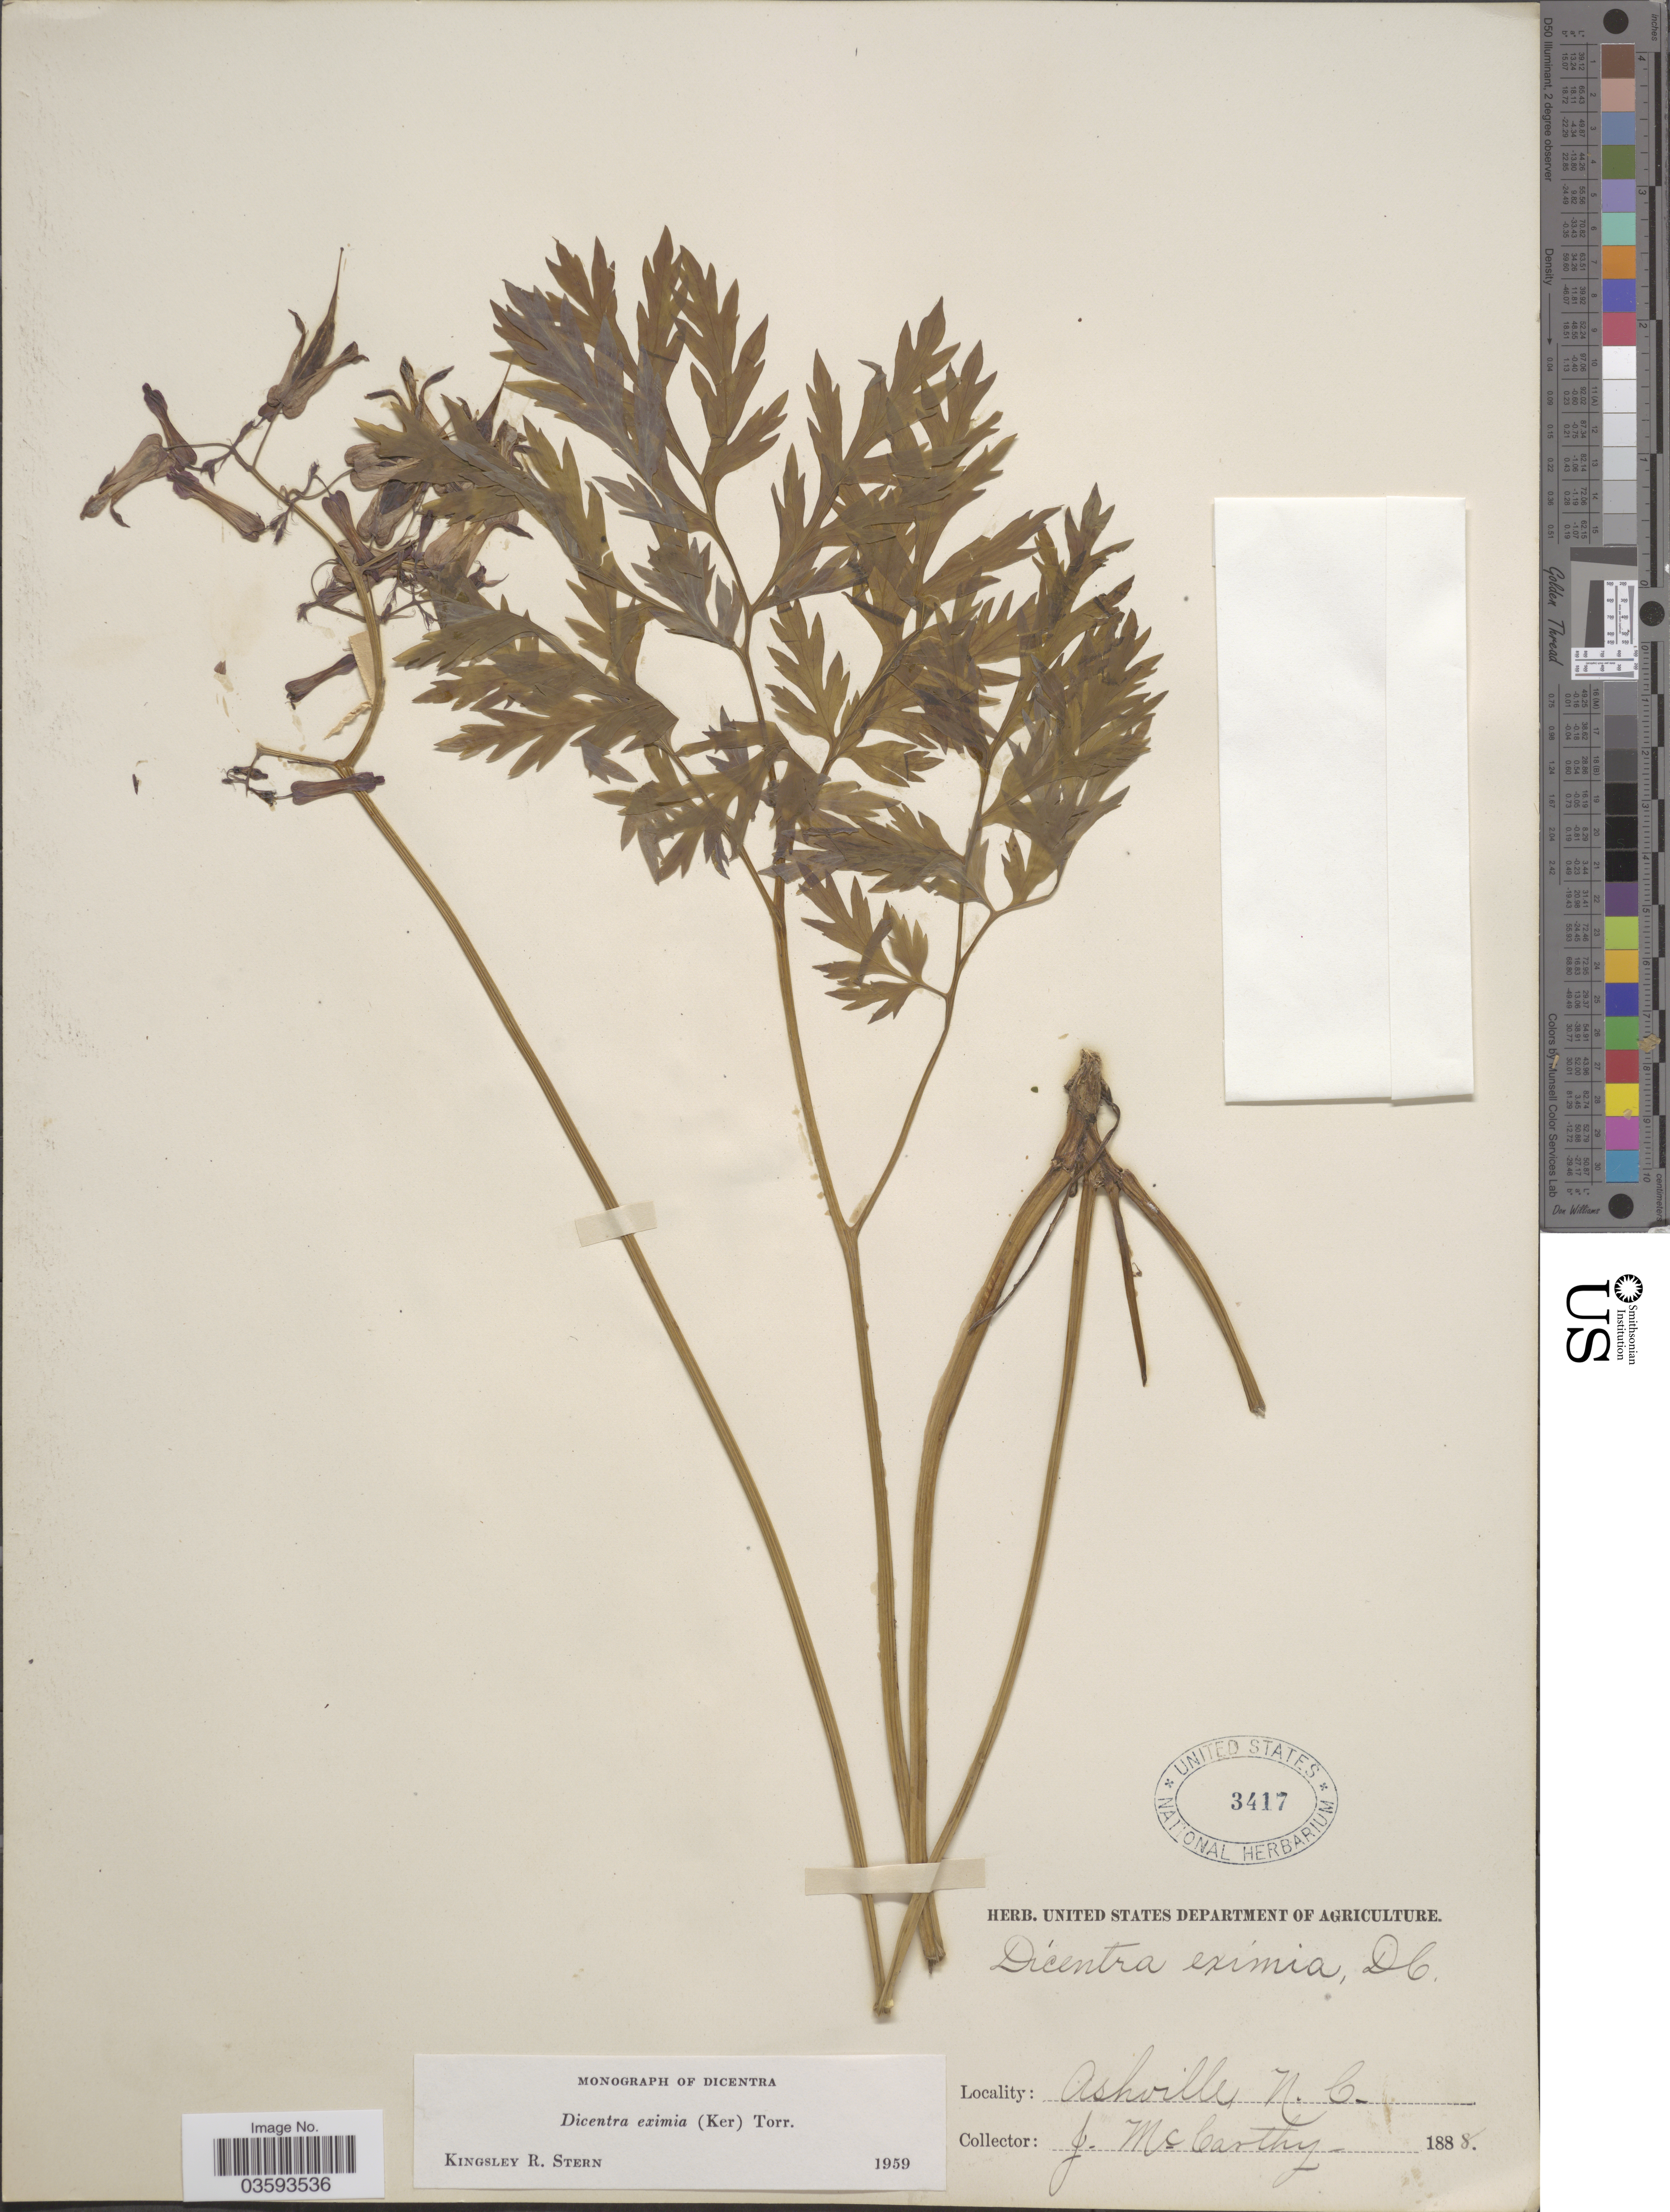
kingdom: Plantae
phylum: Tracheophyta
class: Magnoliopsida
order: Ranunculales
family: Papaveraceae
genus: Dicentra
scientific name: Dicentra eximia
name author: (Ker Gawl.) Torr.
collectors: J. McCarthy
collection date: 1888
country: United States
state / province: North Carolina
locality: Ashville.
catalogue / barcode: US 3417